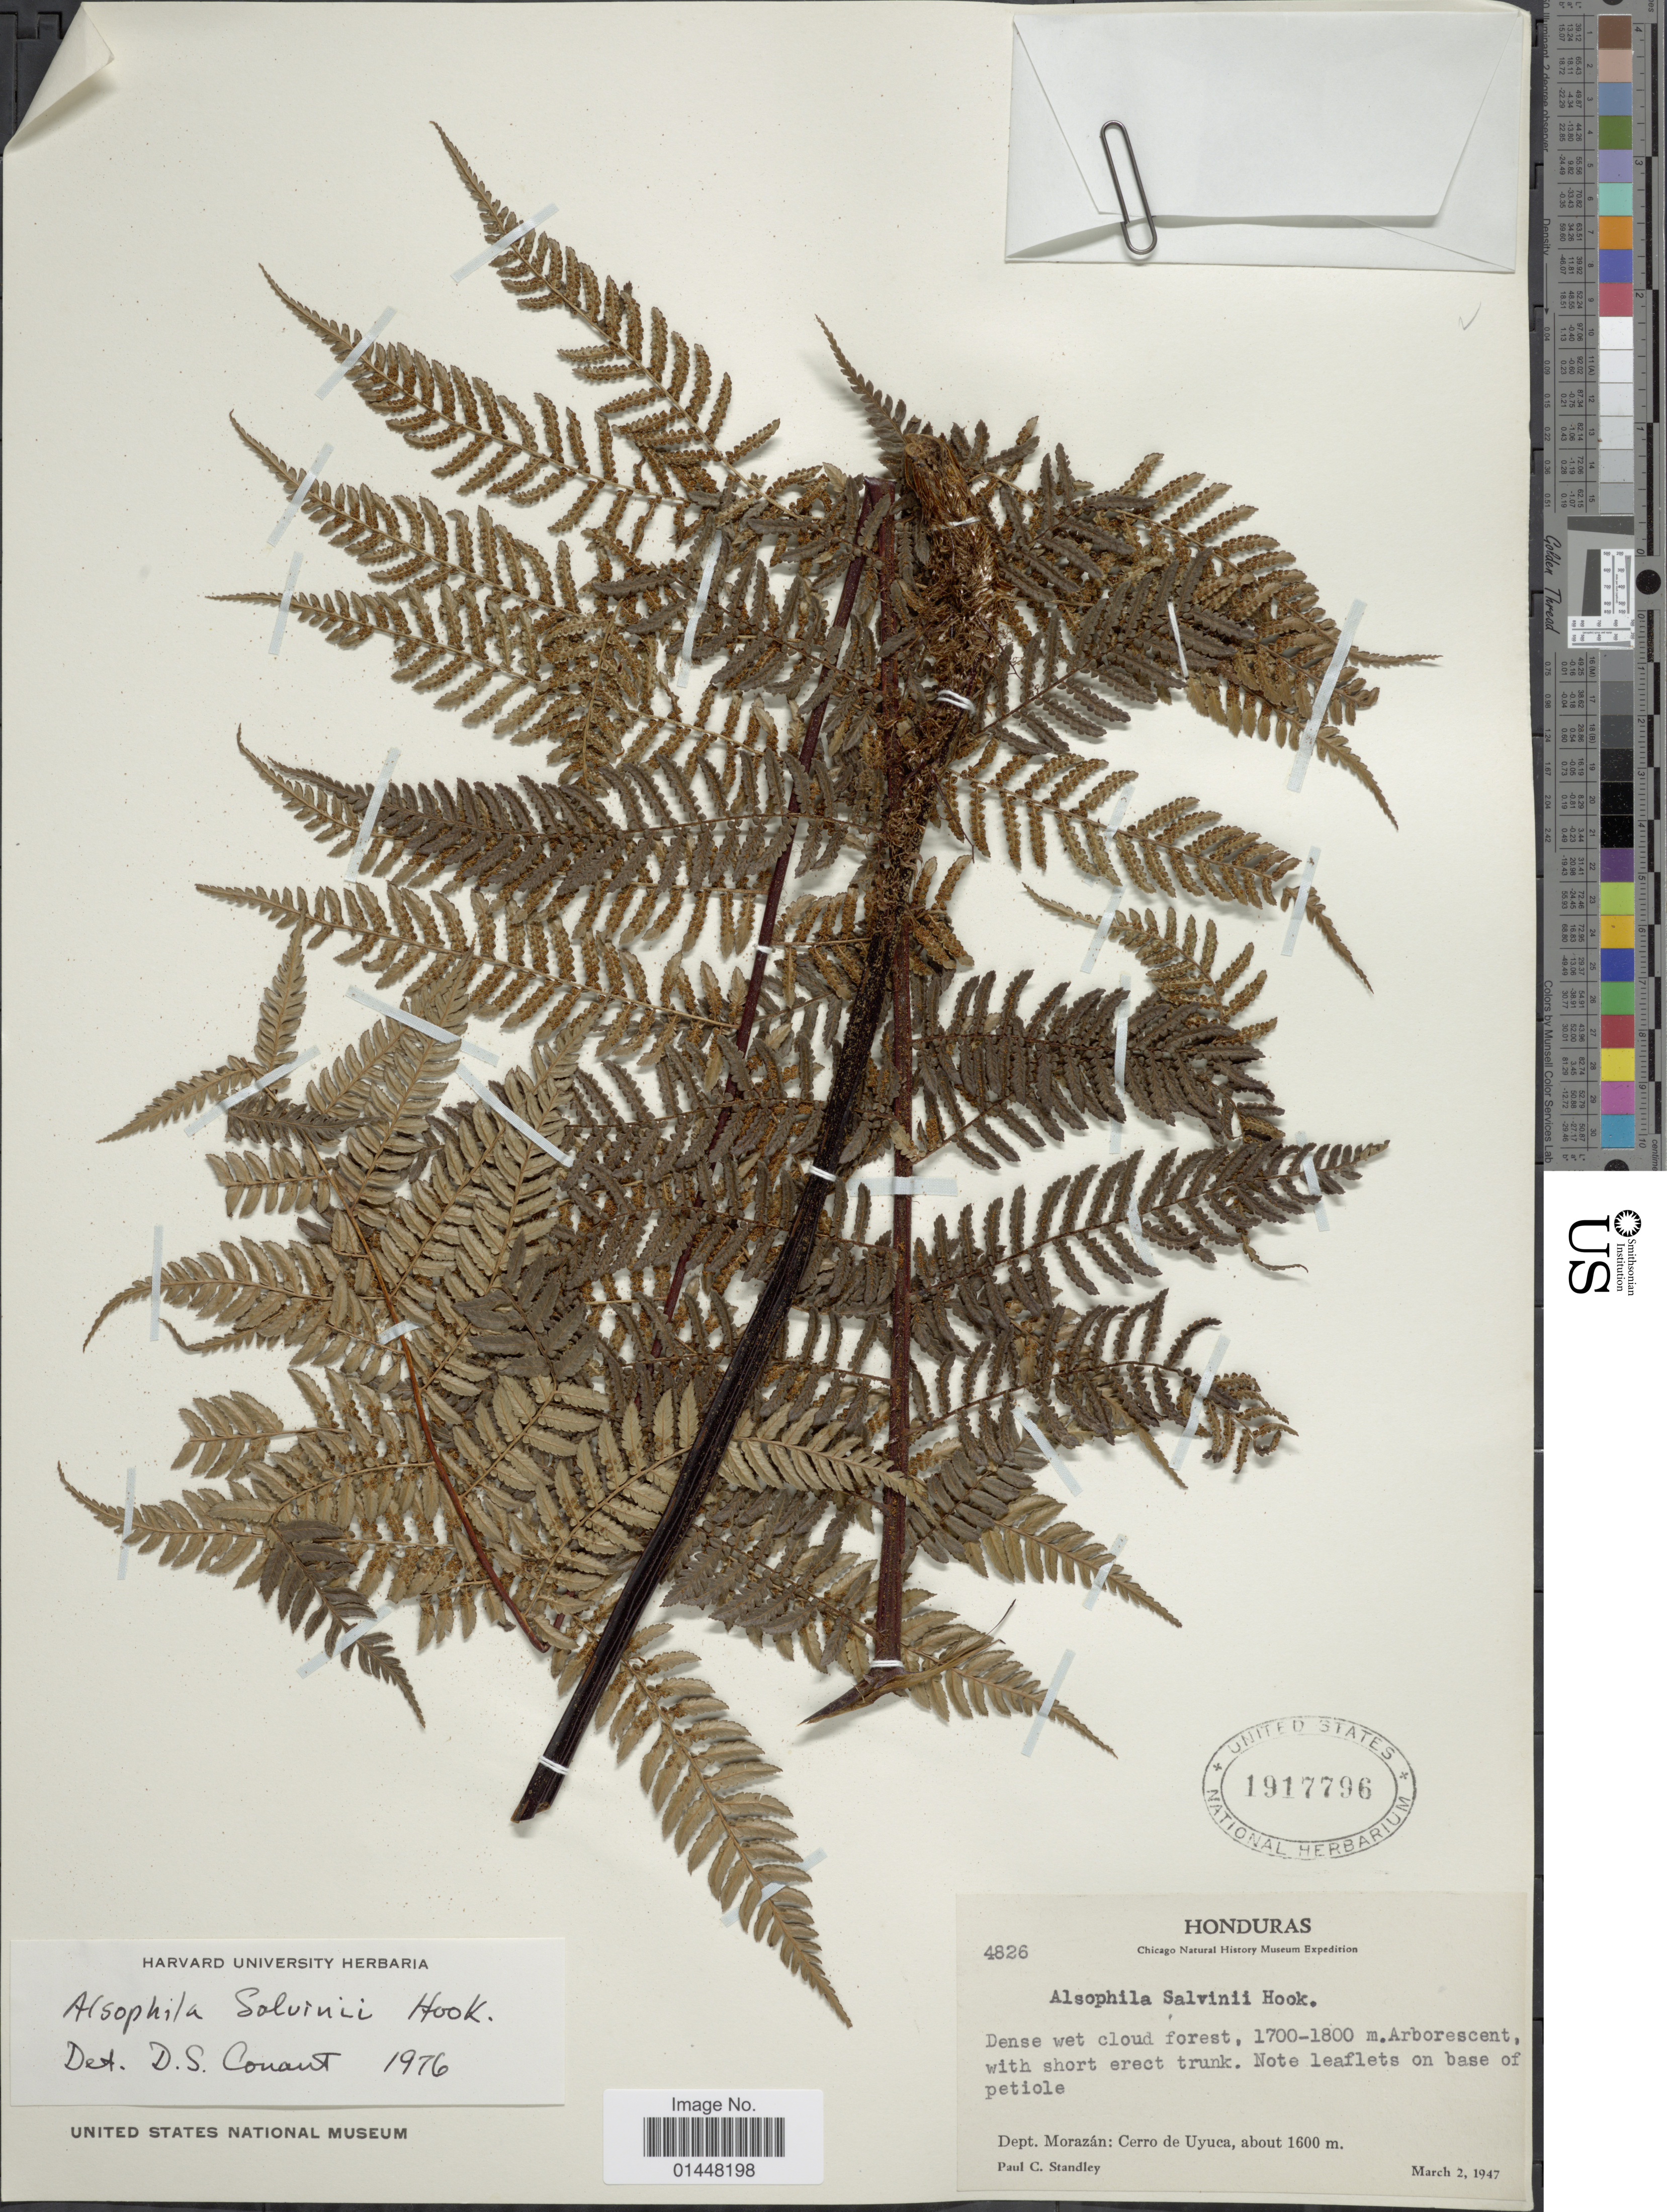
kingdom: Plantae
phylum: Tracheophyta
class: Polypodiopsida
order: Cyatheales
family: Cyatheaceae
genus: Gymnosphaera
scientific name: Gymnosphaera salvinii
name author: (Hook.)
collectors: P. C. Standley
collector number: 4826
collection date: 1947-03-02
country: Honduras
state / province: Fco. Morazán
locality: Dept. Morazan: Cerro de Uyuca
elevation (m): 1600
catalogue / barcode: US 1917796